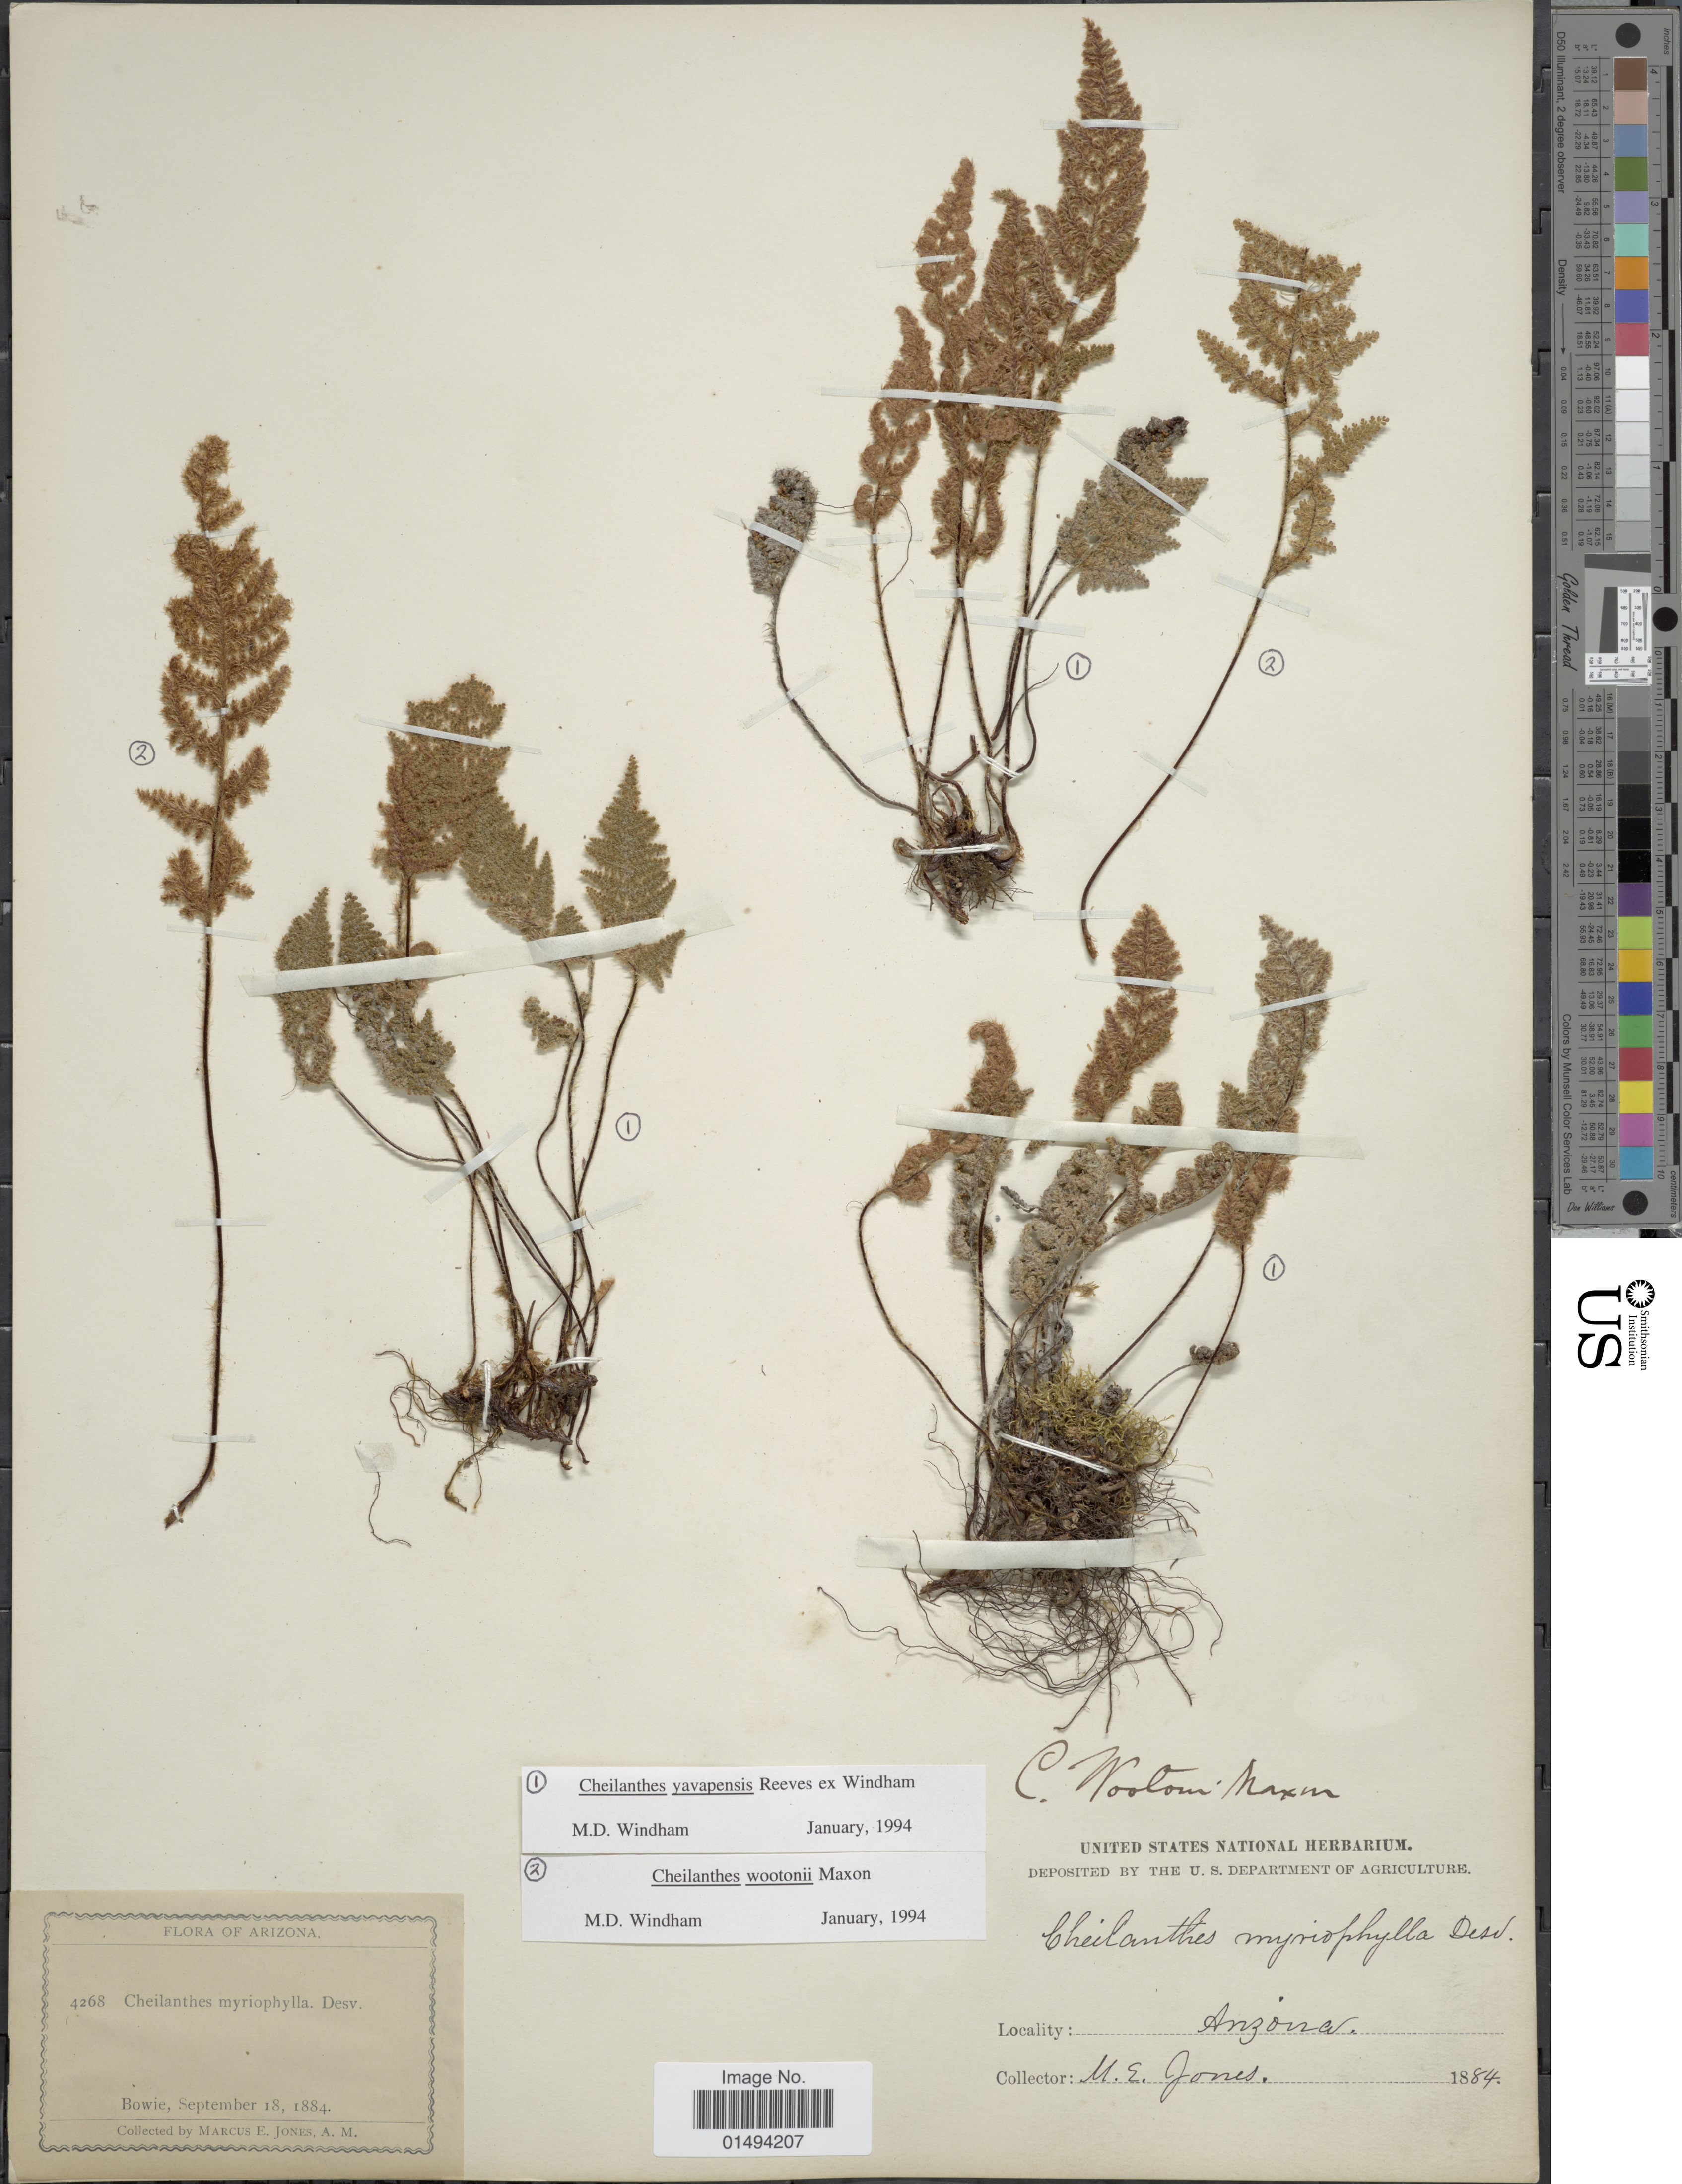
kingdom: Plantae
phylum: Tracheophyta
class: Polypodiopsida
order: Polypodiales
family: Pteridaceae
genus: Myriopteris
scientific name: Myriopteris yavapensis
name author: (T. Reeves ex Windham) Grusz & Windham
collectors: M. E. Jones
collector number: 4268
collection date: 1884-09-18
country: United States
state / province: Arizona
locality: Arizona, Bowie